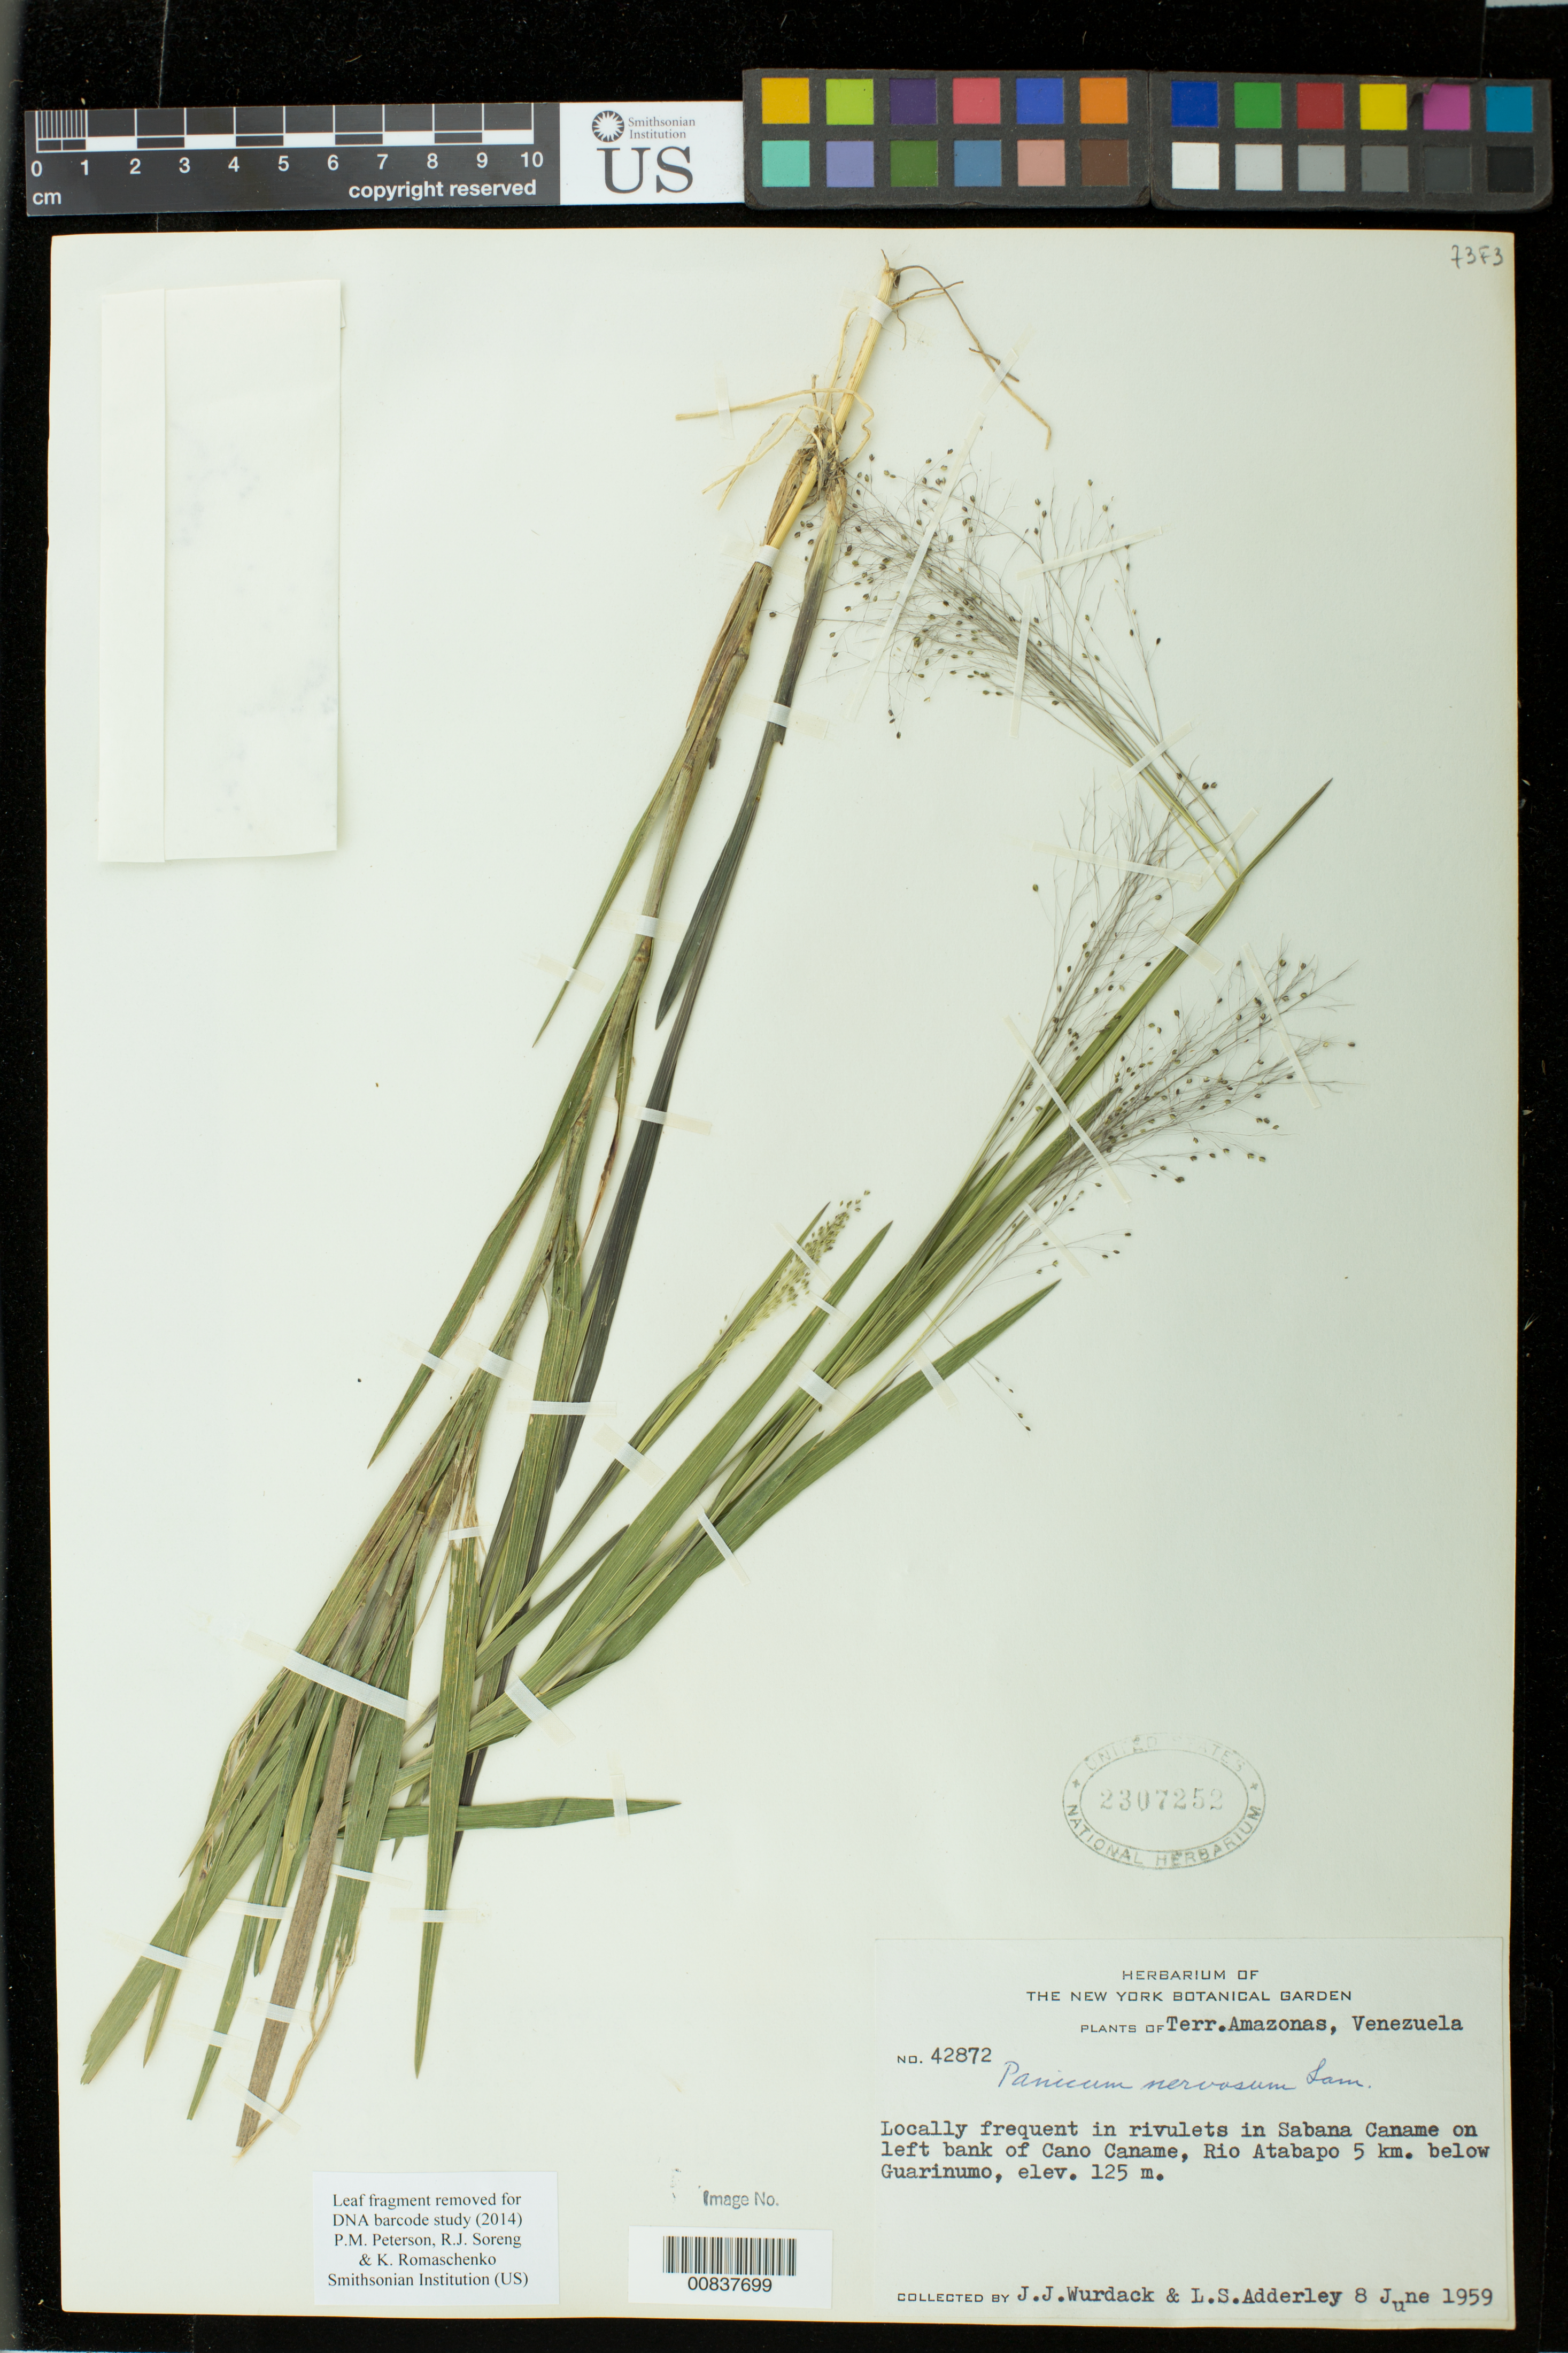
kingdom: Plantae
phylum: Tracheophyta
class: Liliopsida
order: Poales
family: Poaceae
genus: Panicum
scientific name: Panicum nervosum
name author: Lam.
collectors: J. J. Wurdack & L. S. Adderley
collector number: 42872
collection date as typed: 8-Jun-59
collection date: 1959-06-08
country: Venezuela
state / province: Amazonas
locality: Sabana Caname, Caño Caname, Rio Atabapo (5km below Guarinumo)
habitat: In rivulets in savanna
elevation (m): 125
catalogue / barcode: US 2307252